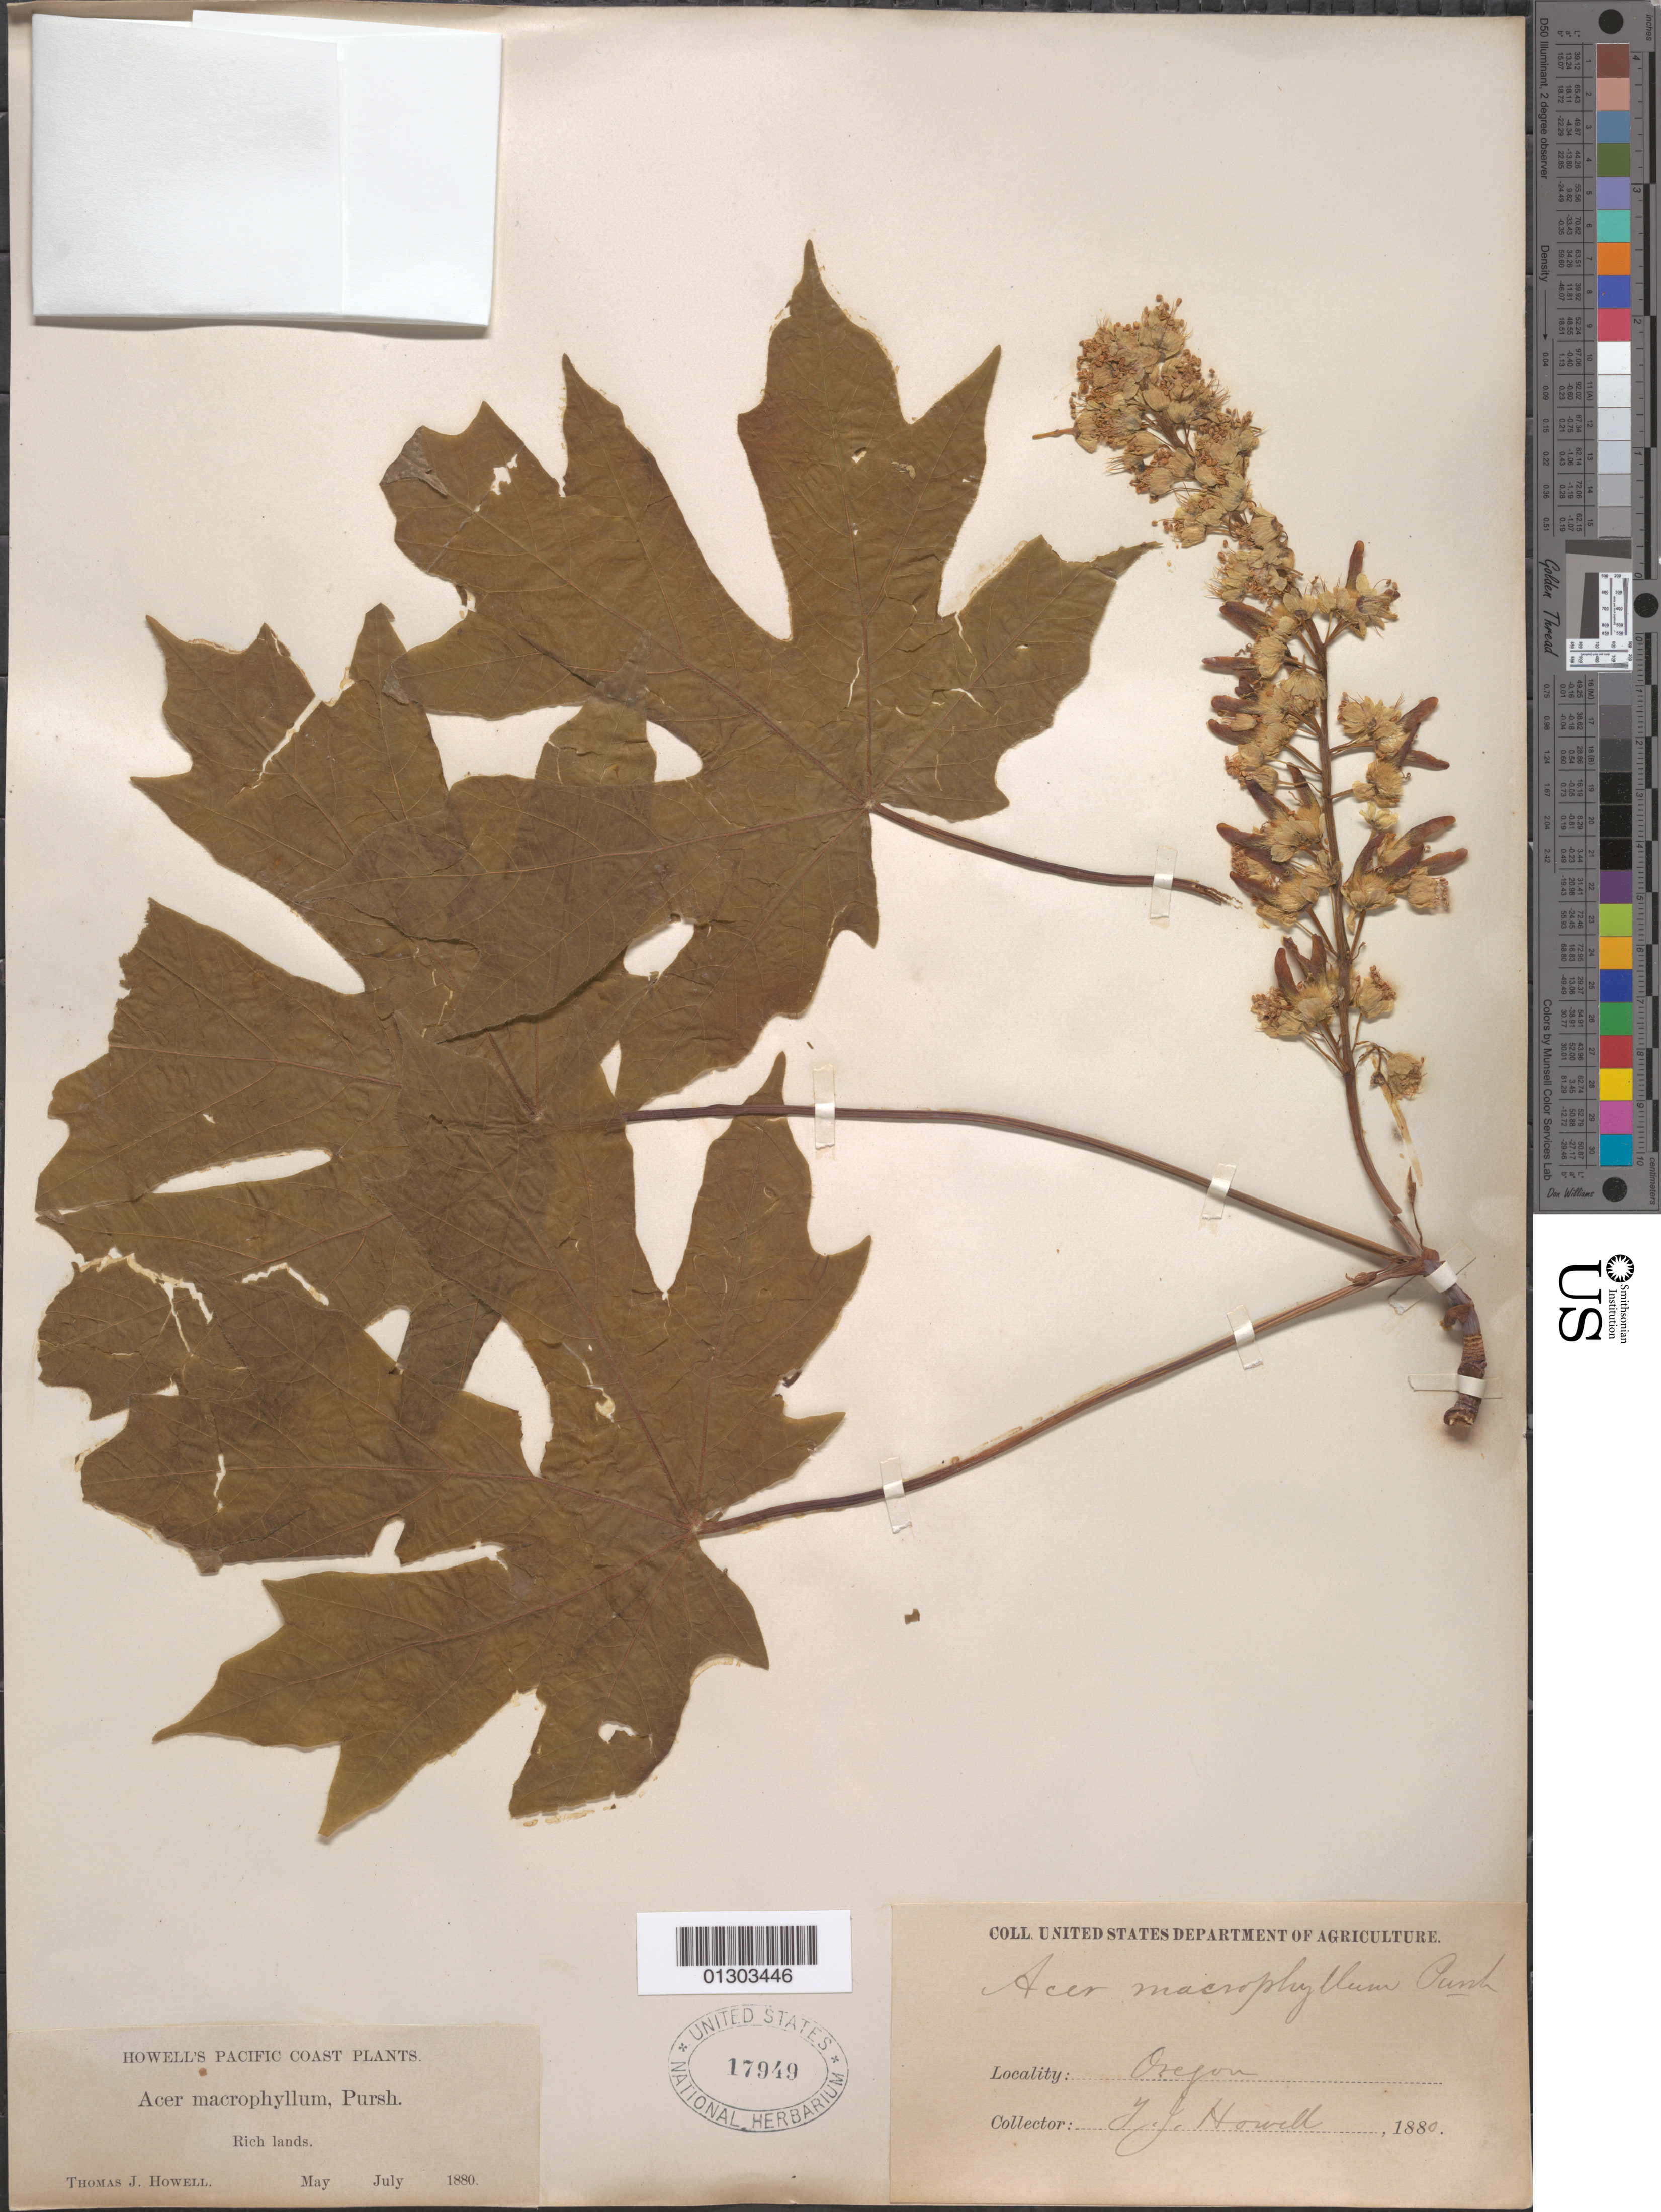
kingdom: Plantae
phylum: Tracheophyta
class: Magnoliopsida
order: Sapindales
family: Sapindaceae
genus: Acer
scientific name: Acer macrophyllum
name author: Pursh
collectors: T. J. Howell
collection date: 1880-05/1880-06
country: United States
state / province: Oregon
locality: Pacific Coast.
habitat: Rich lands.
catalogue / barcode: US 17949